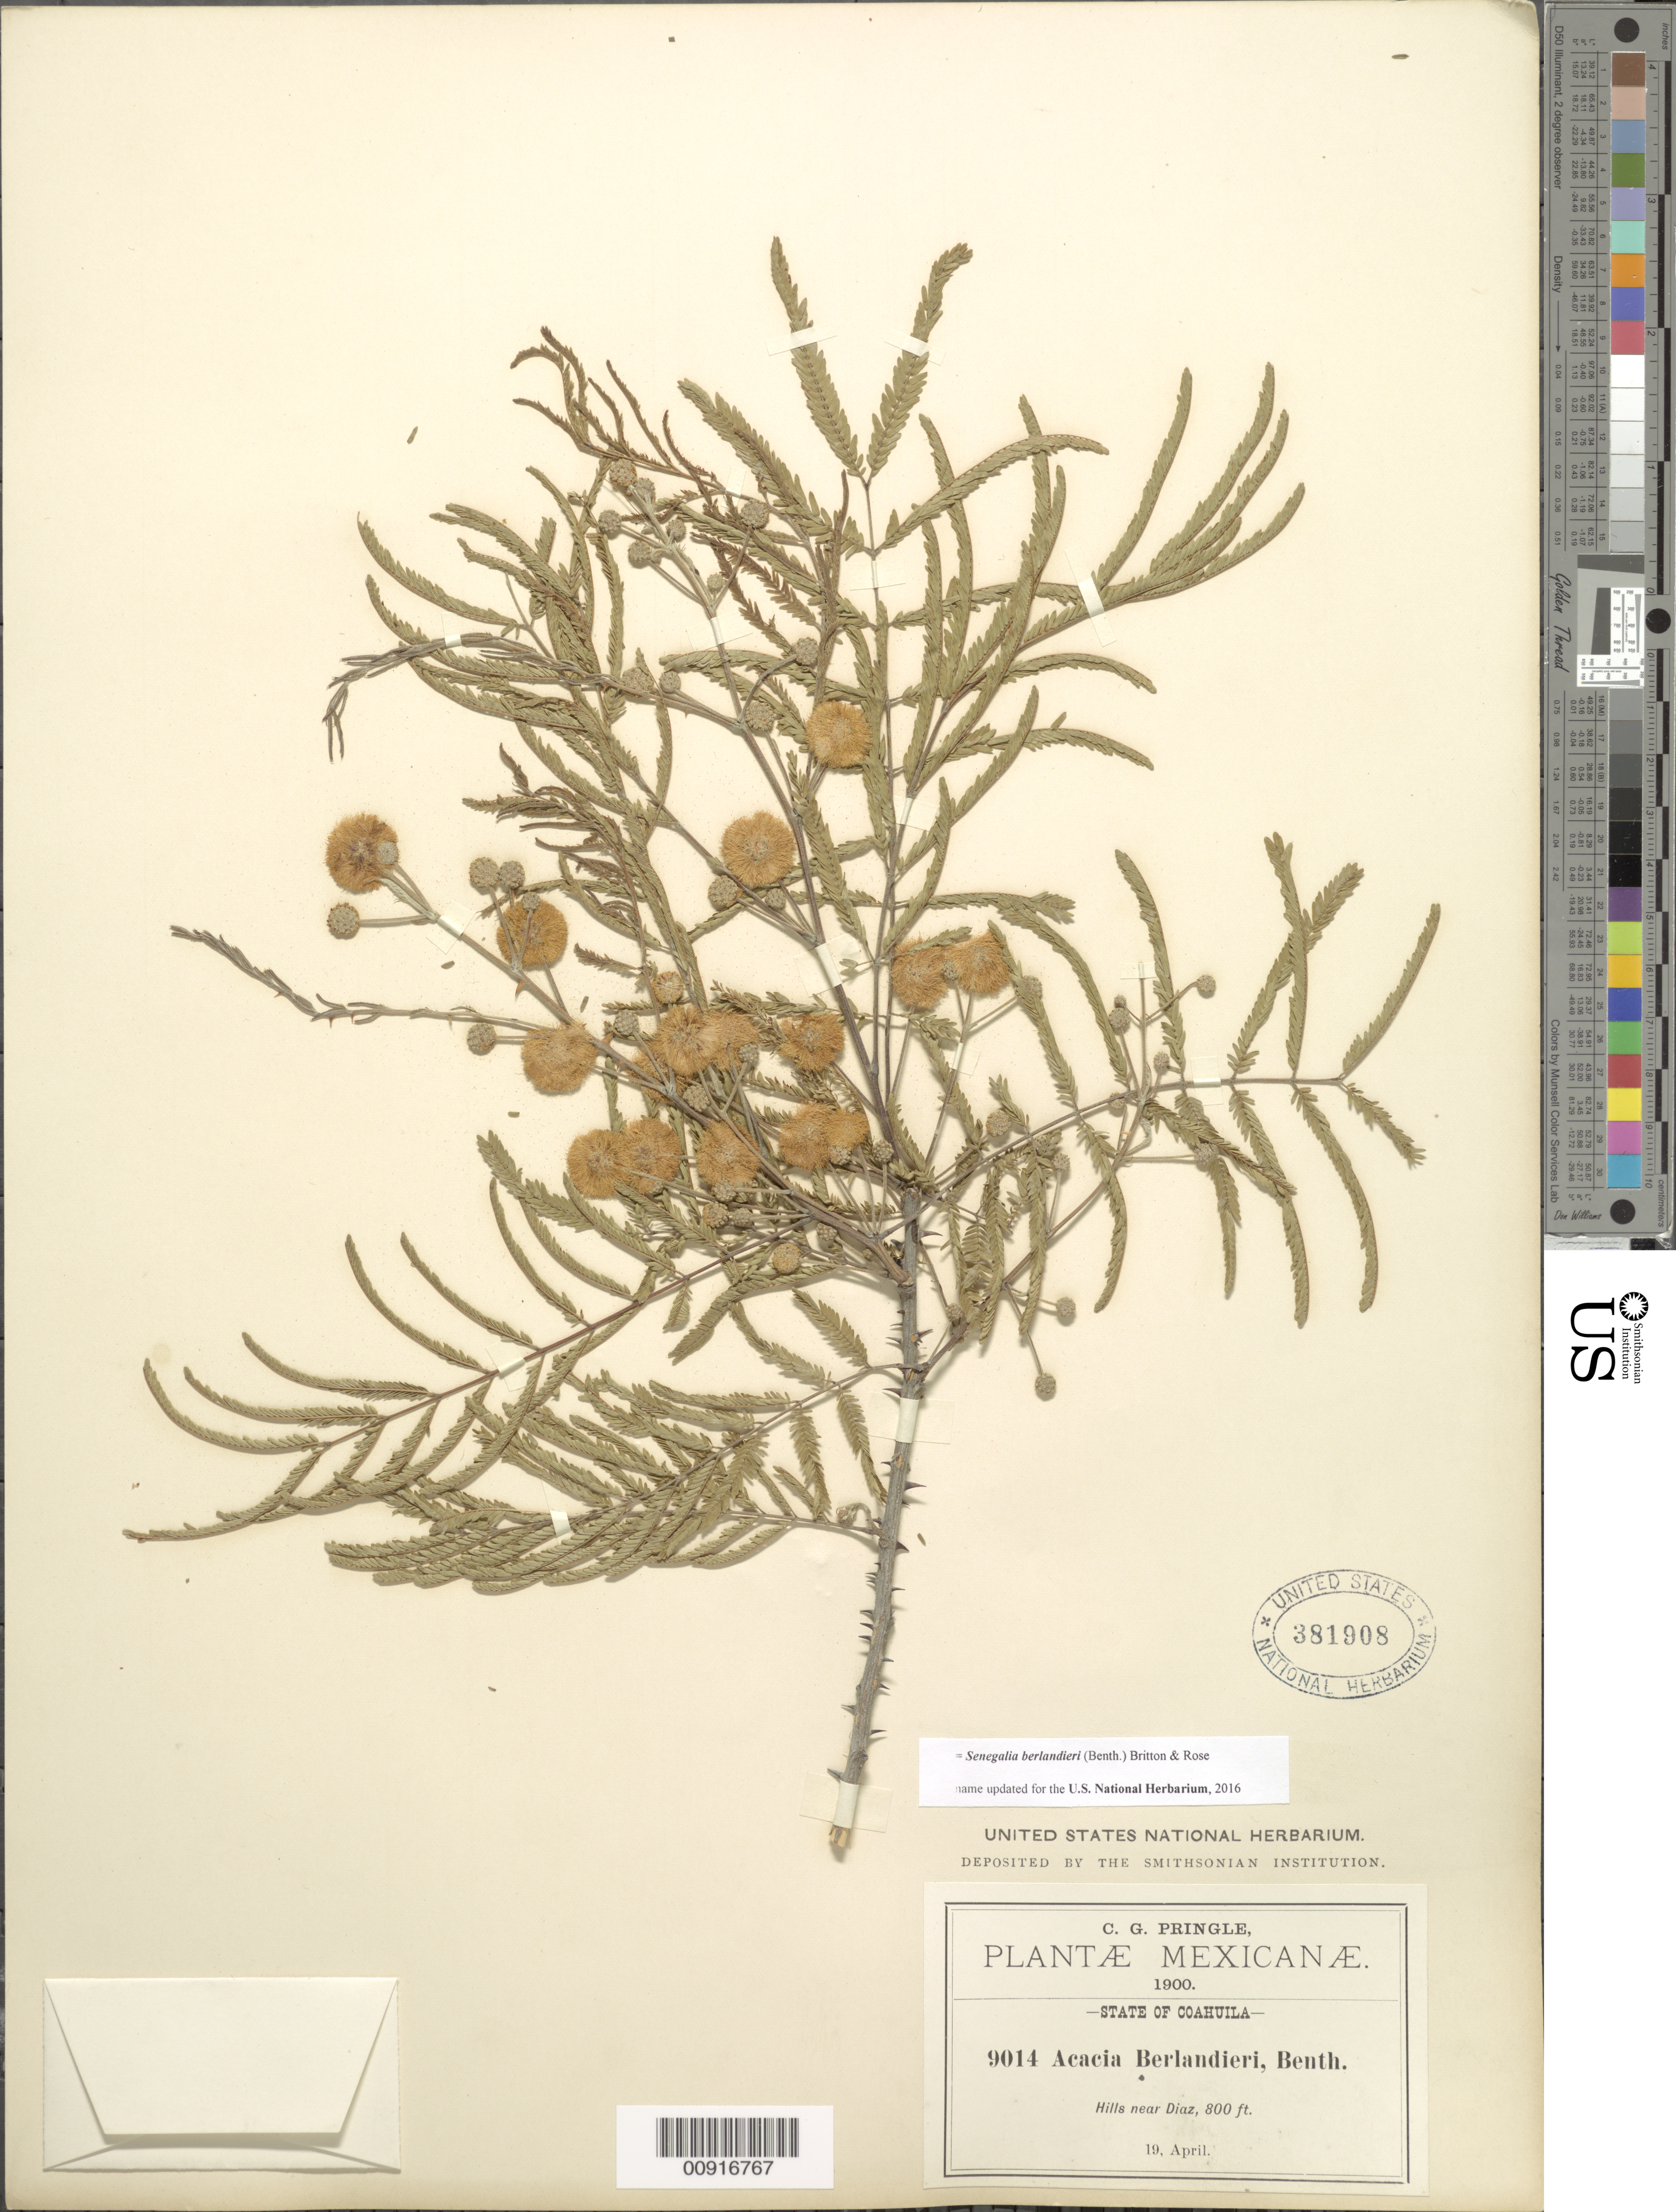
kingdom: Plantae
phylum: Tracheophyta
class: Magnoliopsida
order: Fabales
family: Fabaceae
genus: Senegalia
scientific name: Senegalia berlandieri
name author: (Benth.) Britton & Rose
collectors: C. G. Pringle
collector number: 9014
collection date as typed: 19 Apr 1900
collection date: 1900-04-19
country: Mexico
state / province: Coahuila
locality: Hills near Díaz, State of Coahuila.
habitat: Hills.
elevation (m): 244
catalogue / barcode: US 381908